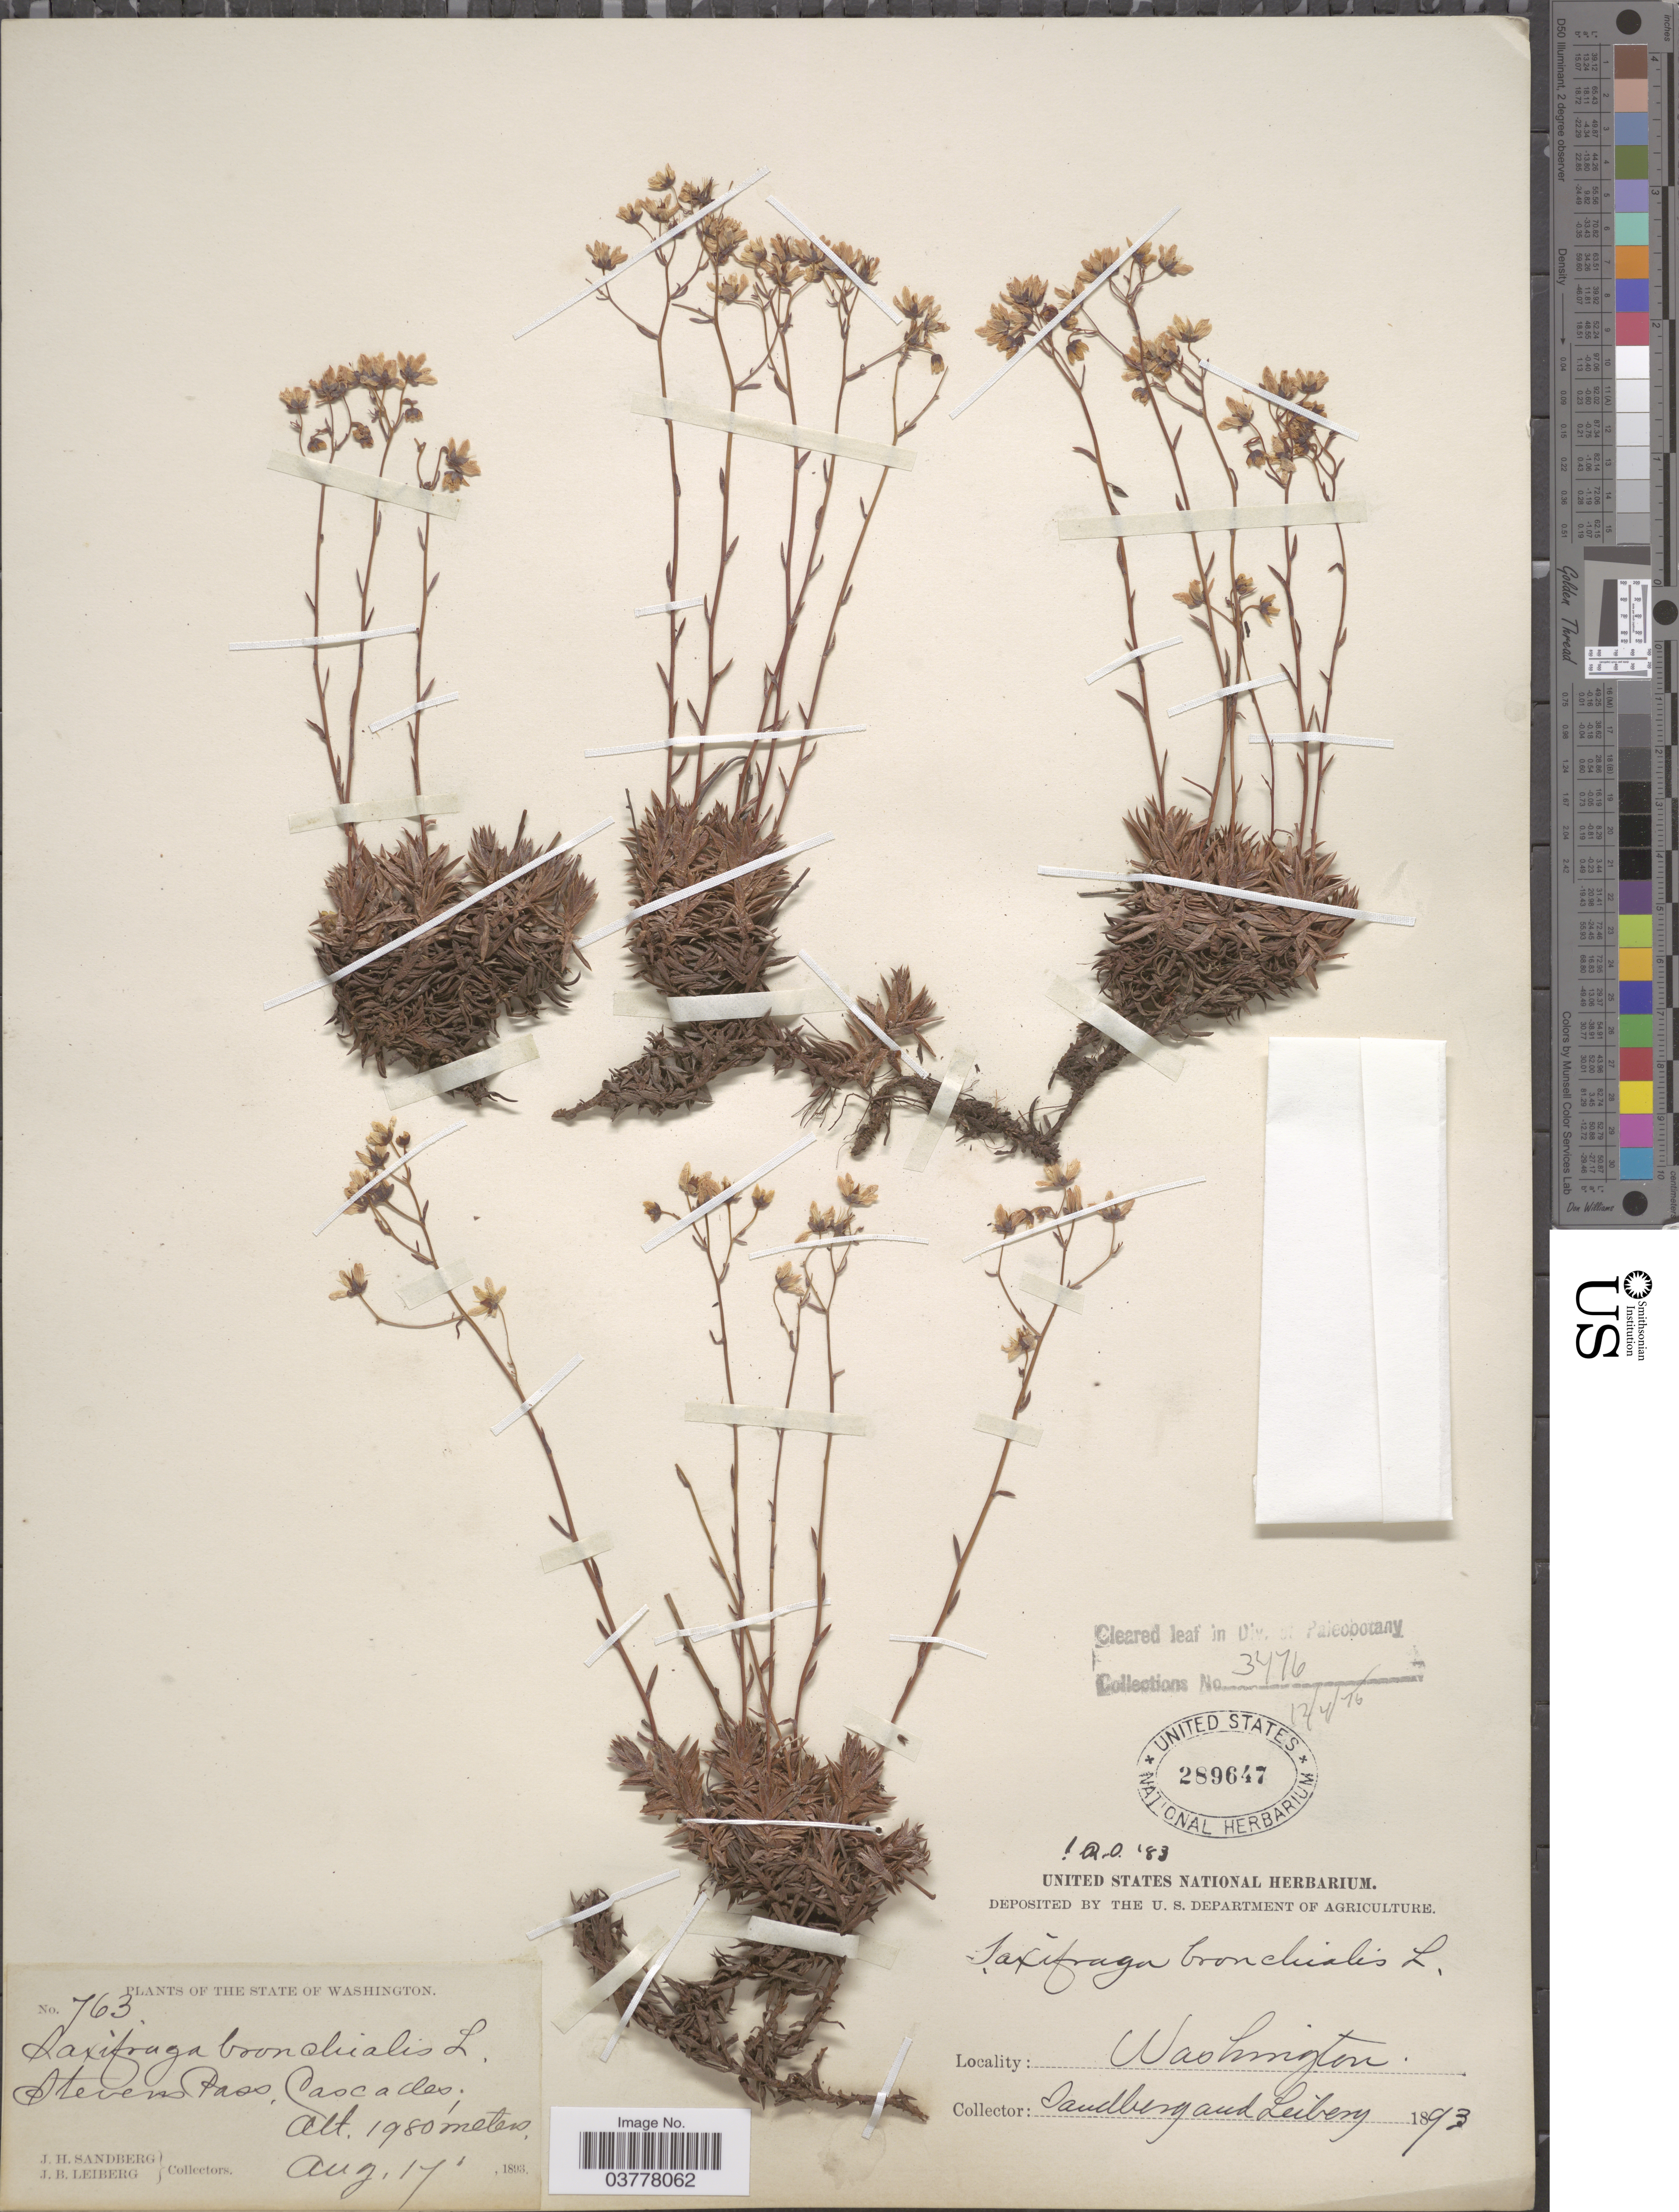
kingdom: Plantae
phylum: Tracheophyta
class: Magnoliopsida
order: Saxifragales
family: Saxifragaceae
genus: Saxifraga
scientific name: Saxifraga bronchialis subsp. austromontana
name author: (Wiegand) Piper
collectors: J. H. Sandberg & J. B. Leiberg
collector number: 763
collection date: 1893-08-17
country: United States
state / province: Washington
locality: Stevens Pass, Cascades.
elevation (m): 1980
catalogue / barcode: US 289647